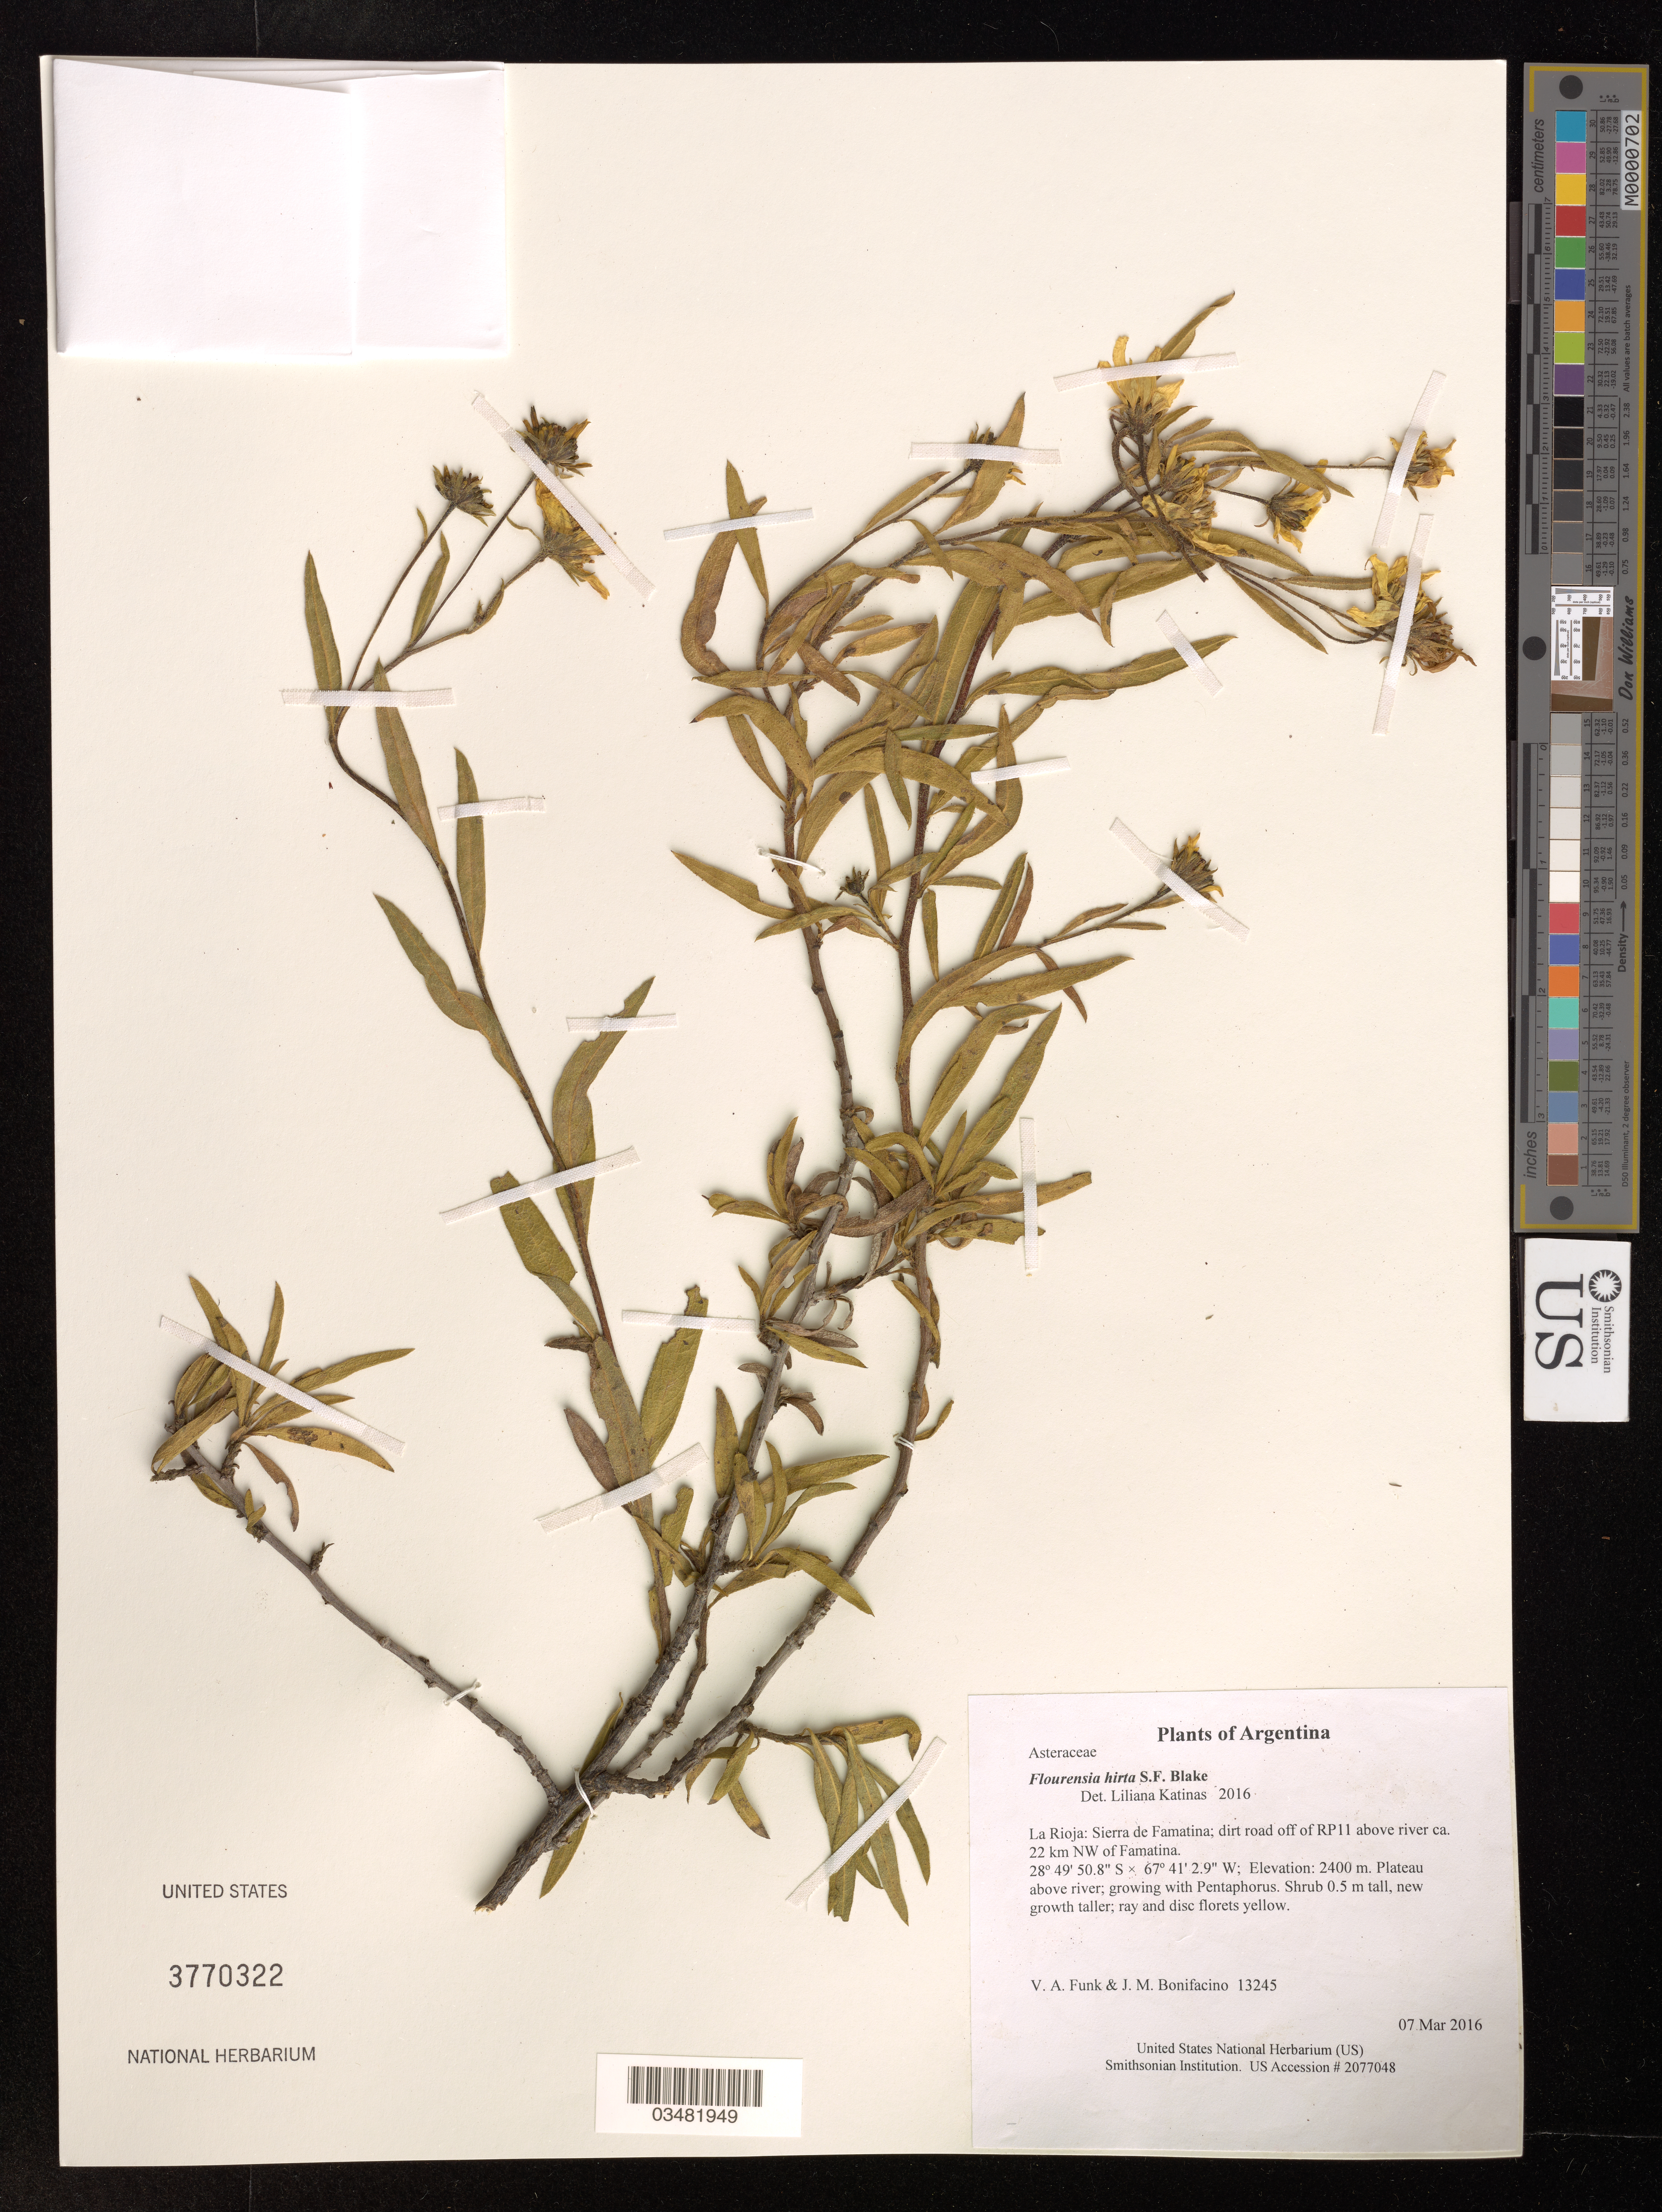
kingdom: Plantae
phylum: Tracheophyta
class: Magnoliopsida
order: Asterales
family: Asteraceae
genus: Flourensia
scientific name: Flourensia hirta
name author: S.F. Blake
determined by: Katinas, L.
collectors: V. Funk & M. Bonifacino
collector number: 13245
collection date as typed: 7 March 2016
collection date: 2016-03-07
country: Argentina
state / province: La Rioja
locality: Sierra de Famatina; dirt road off of RP11 above river ca. 22 km NW of Famatina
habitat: Plateau above river; growing with Pentaphorus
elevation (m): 2400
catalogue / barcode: US 3770322